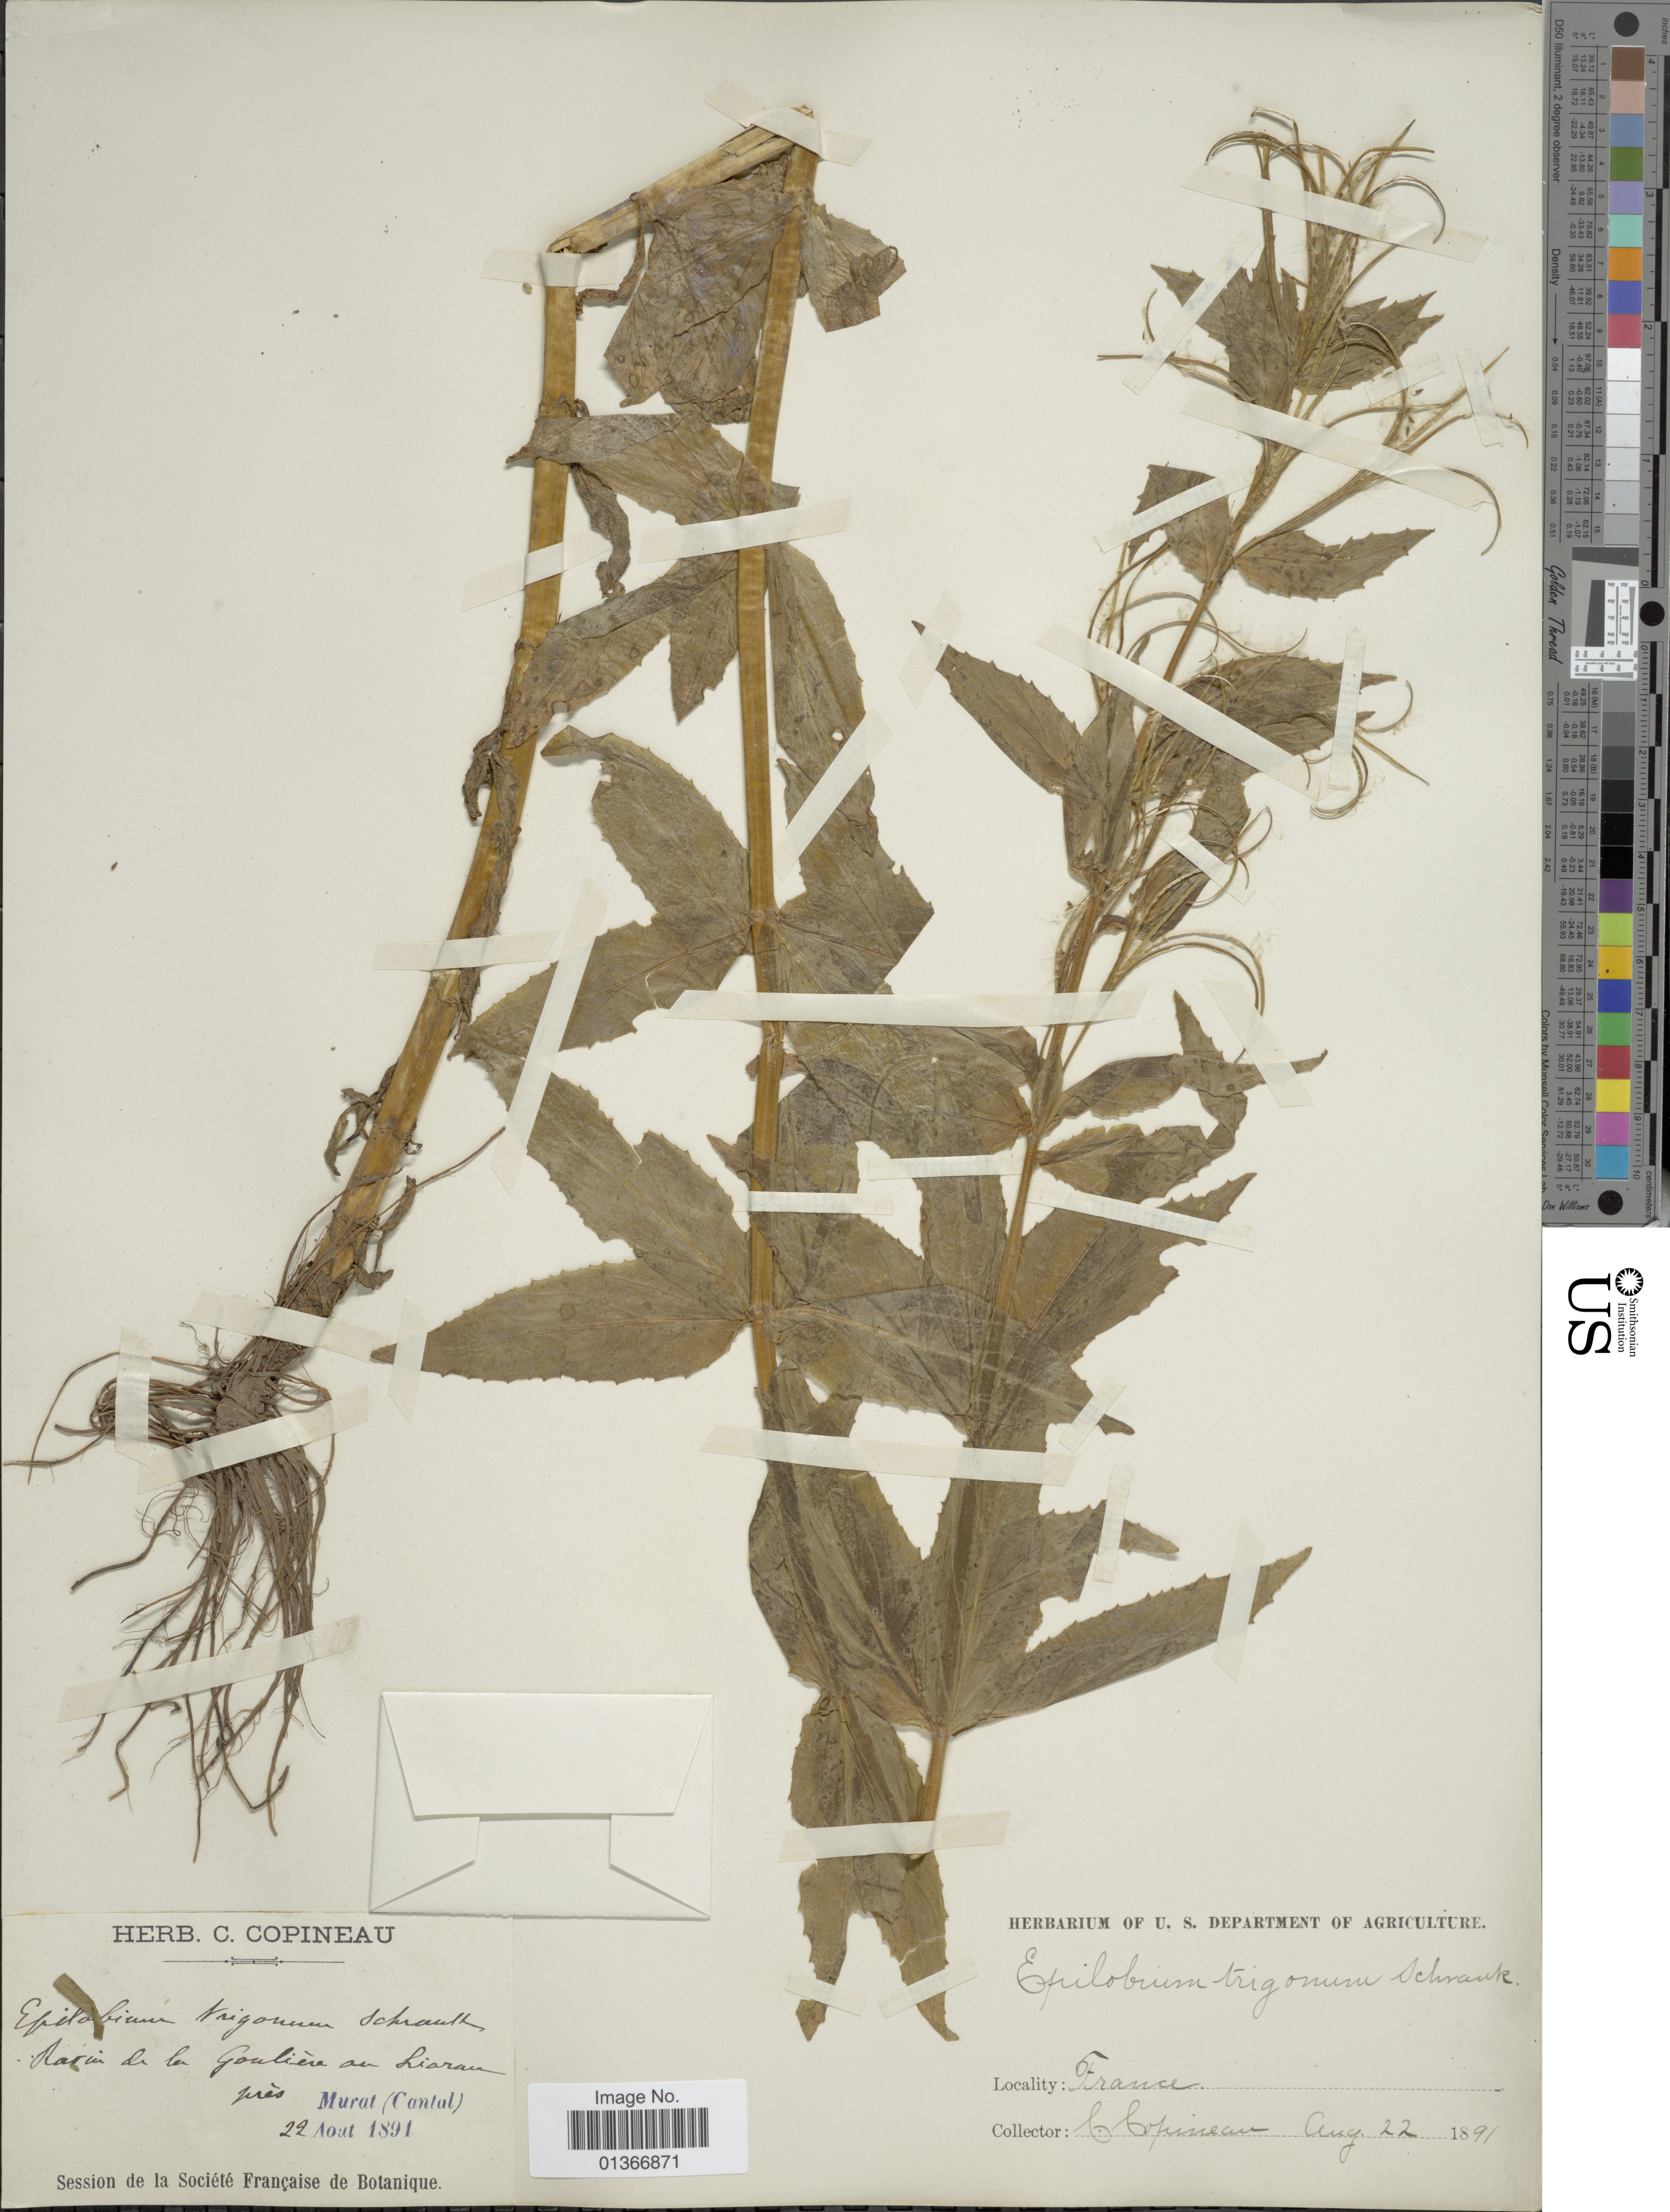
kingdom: Plantae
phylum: Tracheophyta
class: Magnoliopsida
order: Myrtales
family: Onagraceae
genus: Epilobium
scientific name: Epilobium alpestre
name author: (Jacq.) Krock.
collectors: C. Copineau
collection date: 1891-08-22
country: France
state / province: Auvergne-Rhône-Alpes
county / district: Cantal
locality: Ravin de la Gouliere au Lioran près Murat (Cantal)